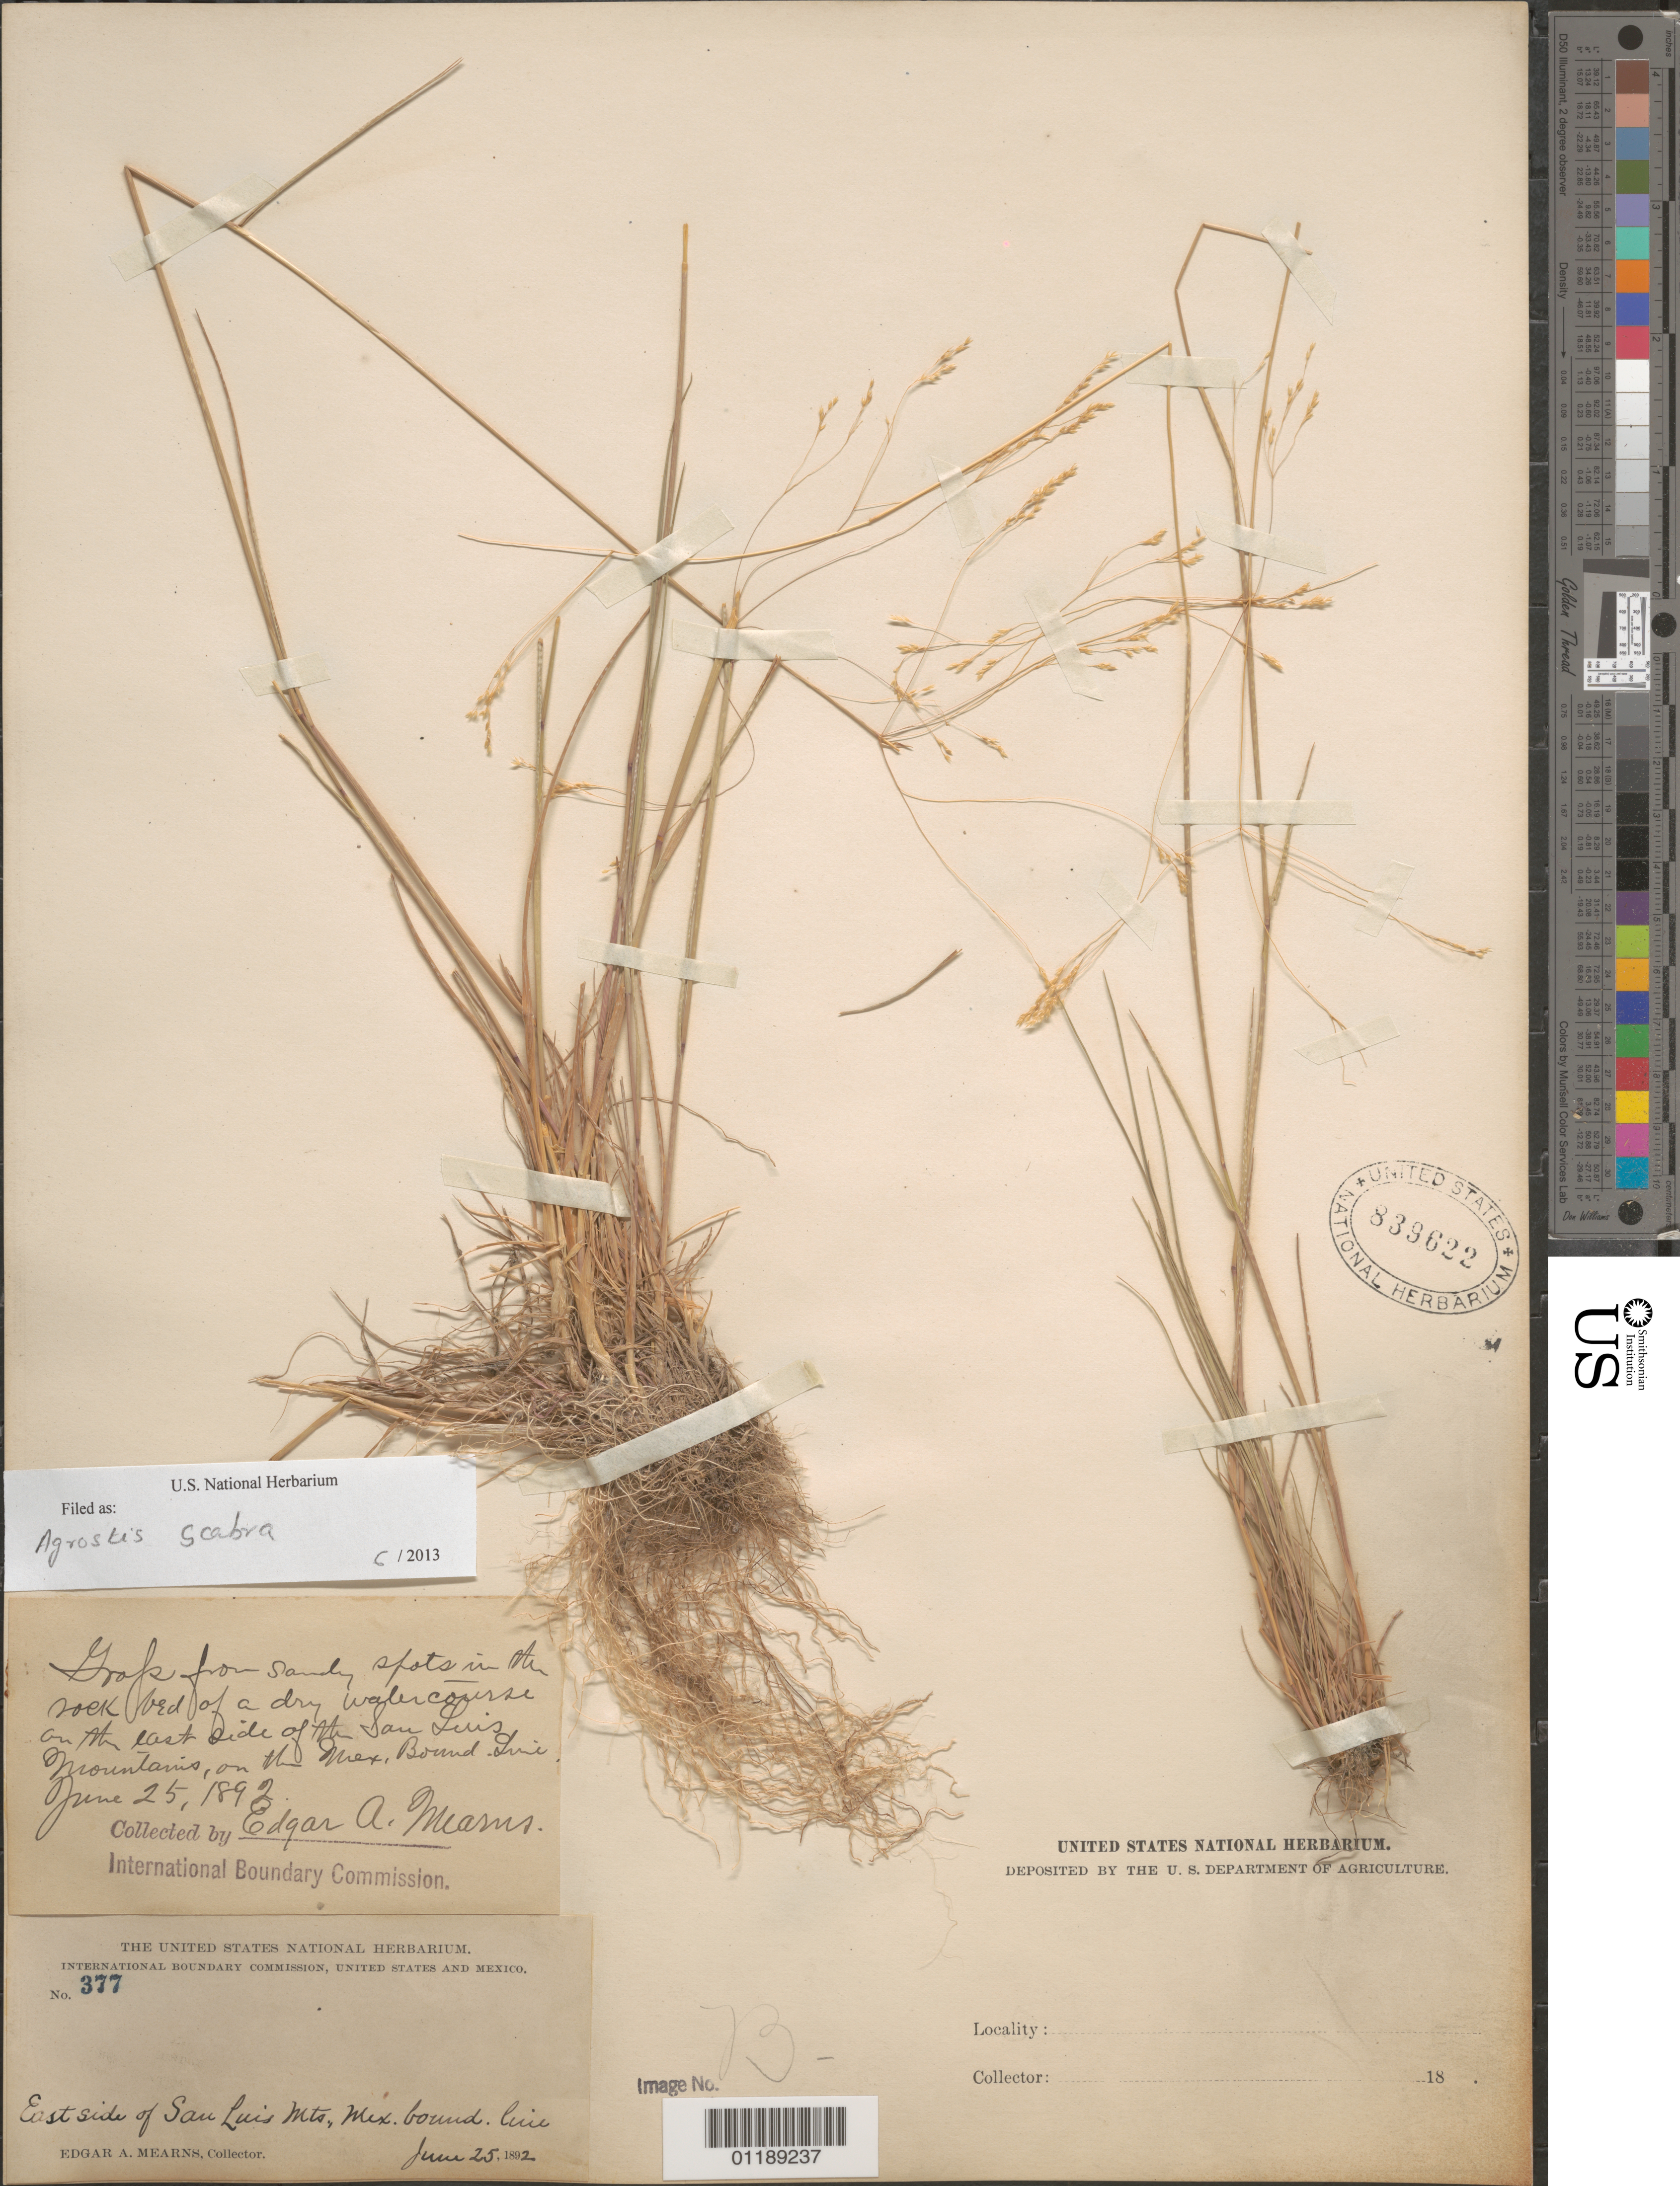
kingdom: Plantae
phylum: Tracheophyta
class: Liliopsida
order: Poales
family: Poaceae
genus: Agrostis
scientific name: Agrostis scabra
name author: Willd.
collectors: E. A. Mearns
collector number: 377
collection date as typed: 25 Jun 1892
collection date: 1892-06-25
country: United States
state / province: New Mexico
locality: East side of San Luis Mts., Mexican Boundary Line.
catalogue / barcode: US 839622